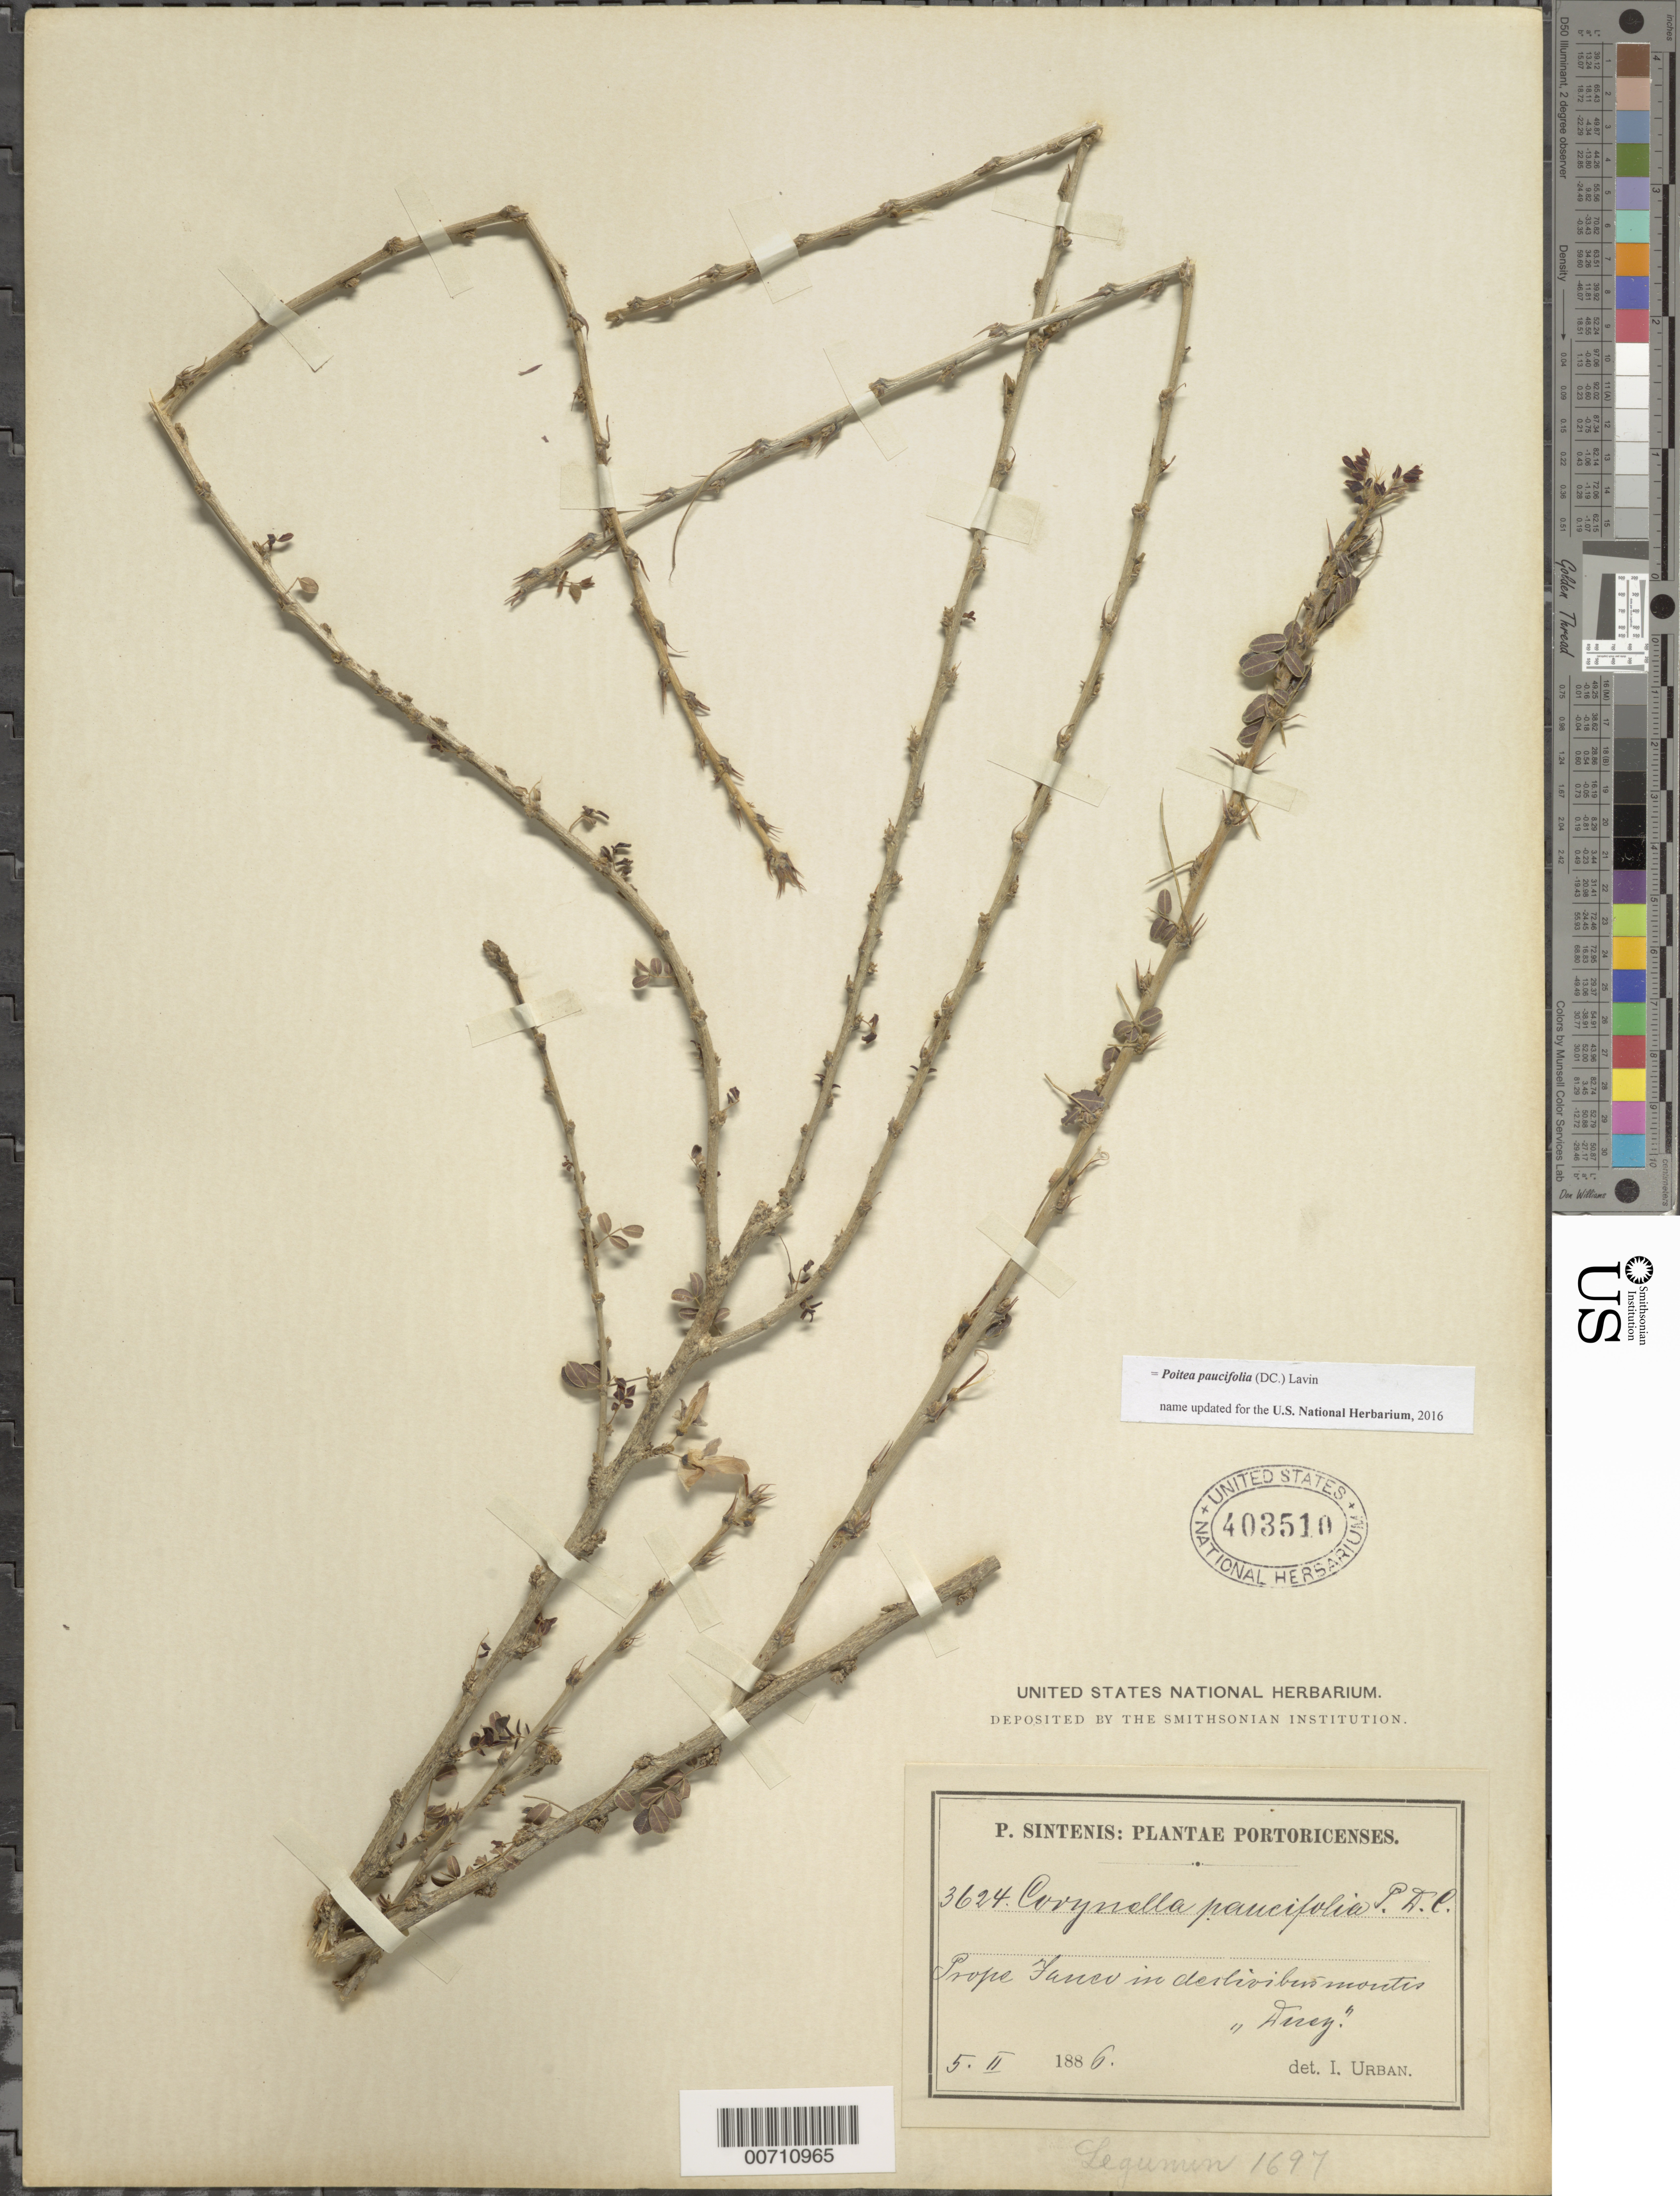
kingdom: Plantae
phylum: Tracheophyta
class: Magnoliopsida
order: Fabales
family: Fabaceae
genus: Poitea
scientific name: Poitea paucifolia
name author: (DC.) Lavin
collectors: P. Sintenis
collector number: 3624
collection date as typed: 05 Feb 1886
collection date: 1886-02-05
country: Puerto Rico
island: Greater Antilles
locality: Yauco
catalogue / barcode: US 403510